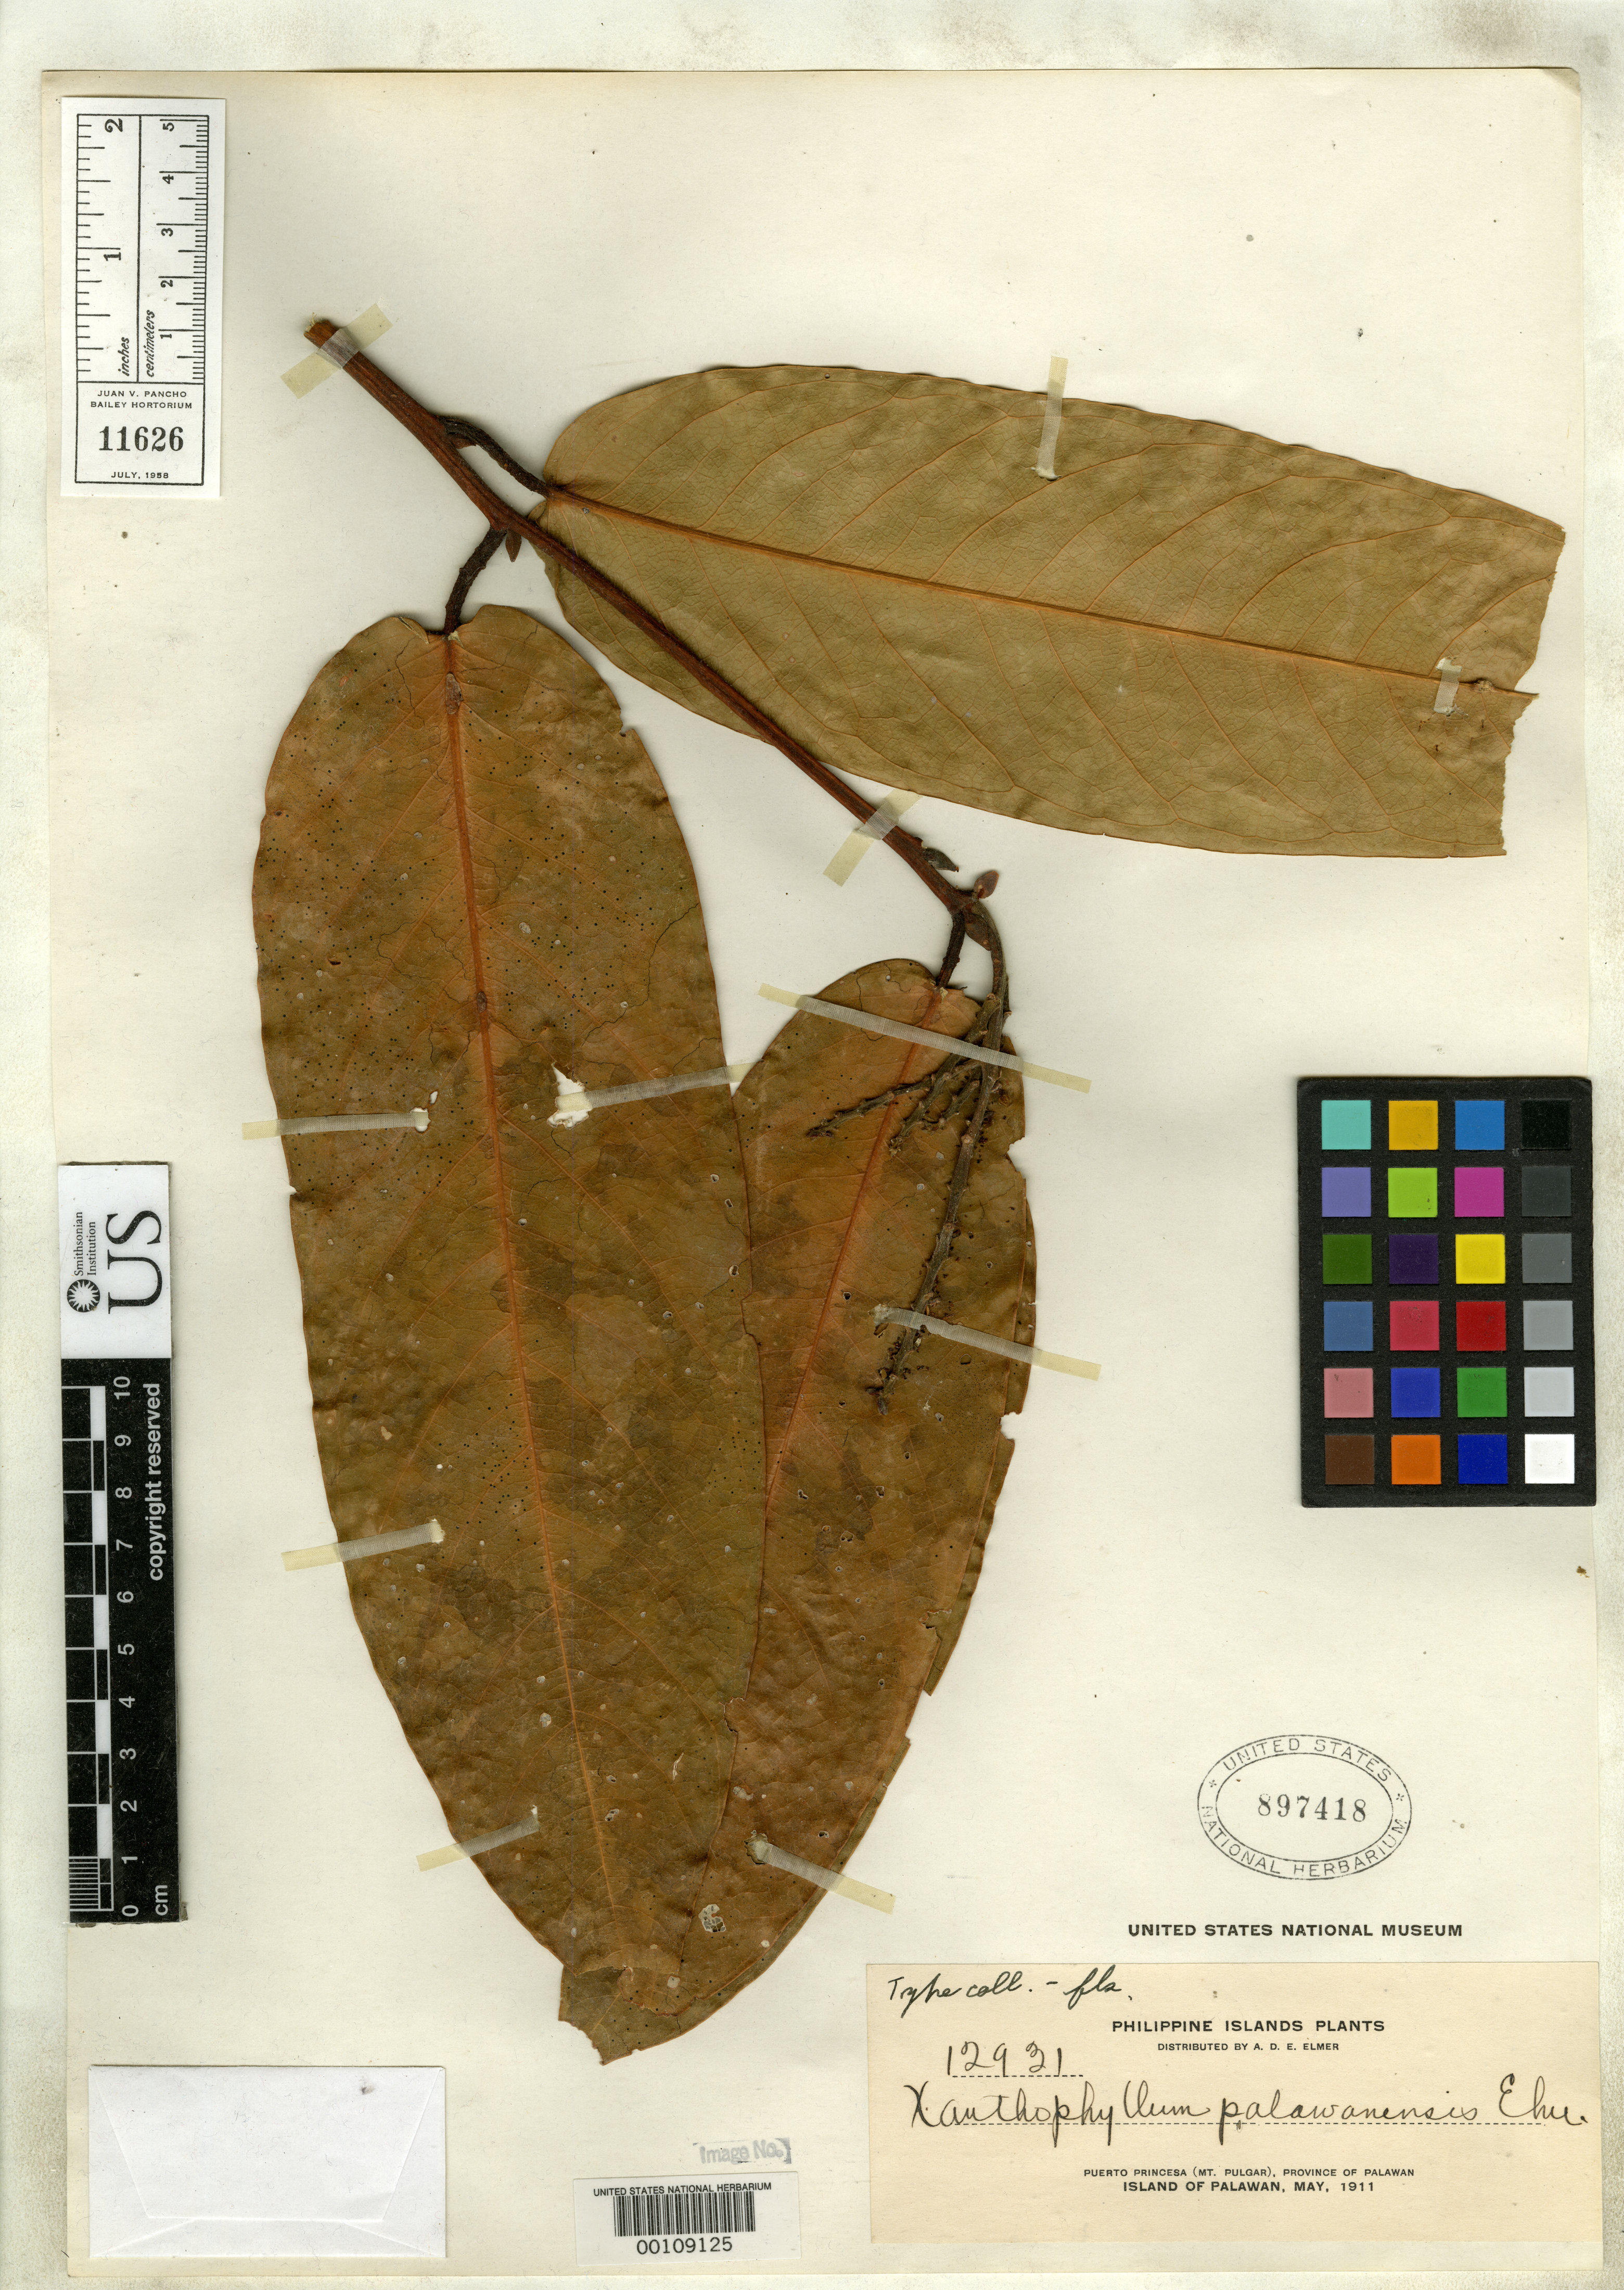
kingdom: Plantae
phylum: Tracheophyta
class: Magnoliopsida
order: Fabales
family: Polygalaceae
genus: Xanthophyllum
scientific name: Xanthophyllum palawanensis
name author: Elmer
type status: Isosyntype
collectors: A. D. E. Elmer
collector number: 12931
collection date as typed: May 1911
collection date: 1911-05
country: Philippines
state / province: Mimaropa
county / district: Palawan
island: Palawan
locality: Puerto Princesa, Mt. Pulgar.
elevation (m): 229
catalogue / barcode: US 897418